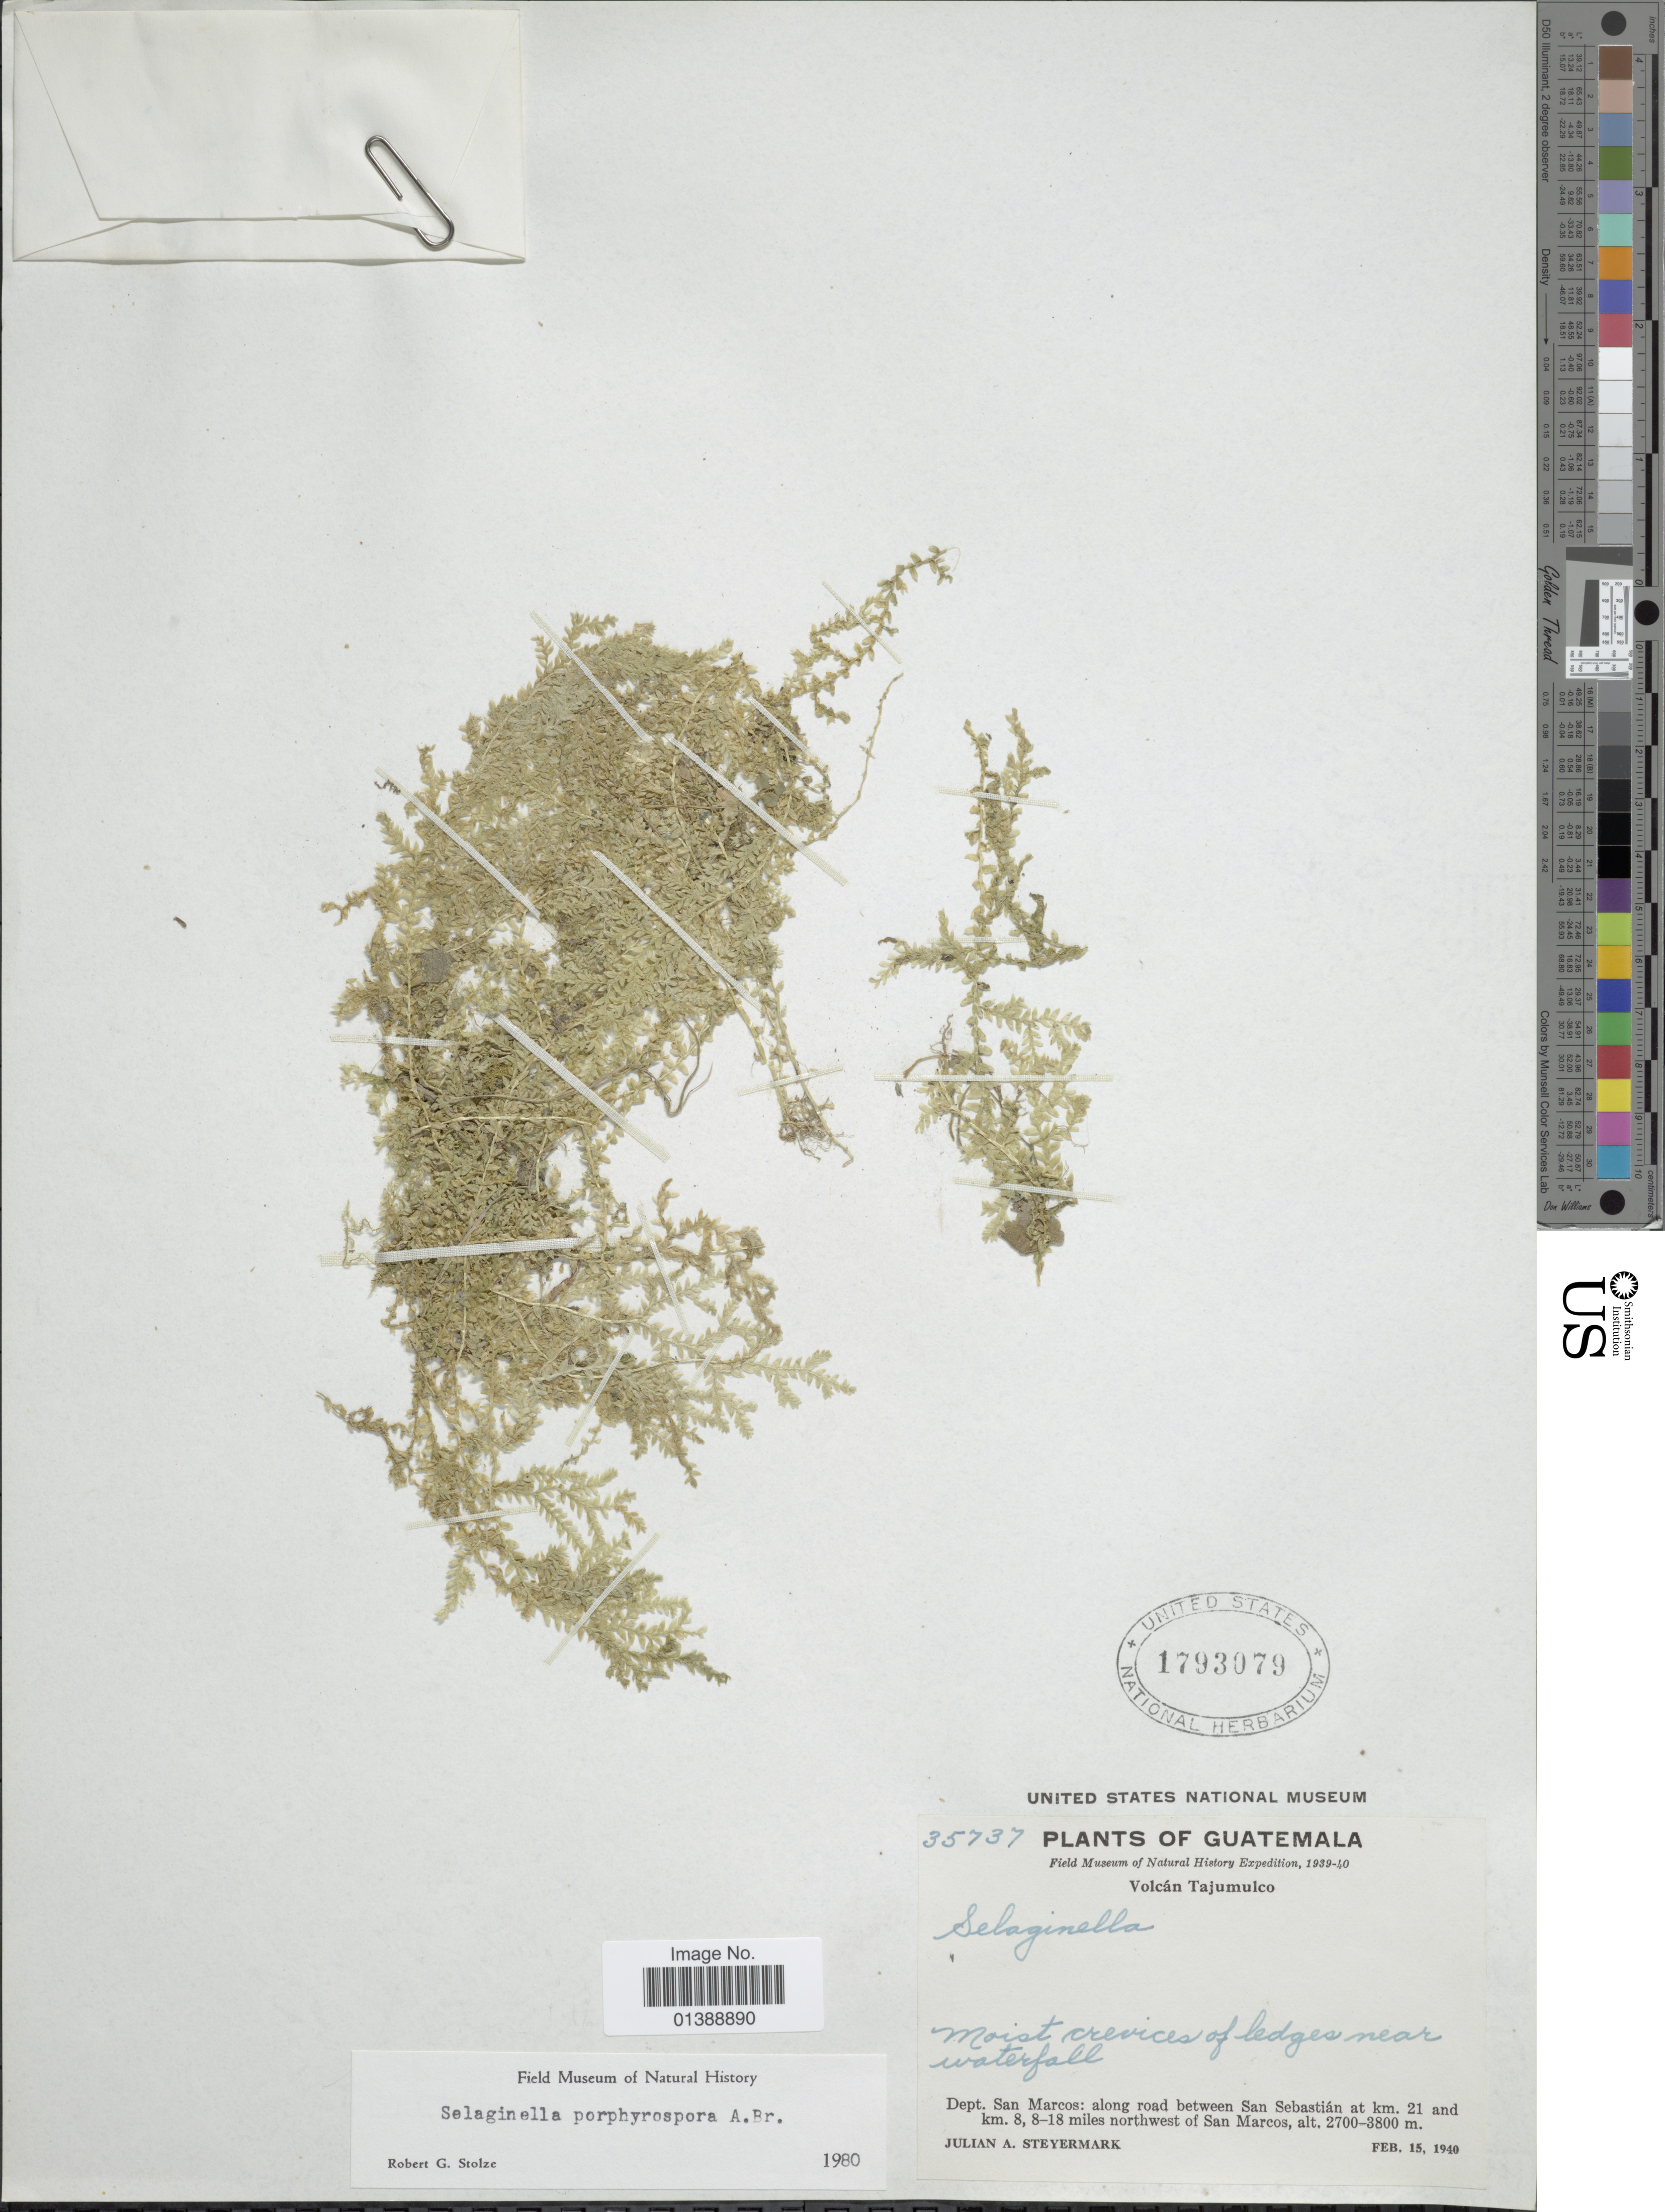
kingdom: Plantae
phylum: Tracheophyta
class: Lycopodiopsida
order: Selaginellales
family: Selaginellaceae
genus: Selaginella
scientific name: Selaginella porphyrospora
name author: A. Braun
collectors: J. Steyermark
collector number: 35737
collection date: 1940-02-15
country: Guatemala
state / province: San Marcos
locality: Along road between San Sebastián at km 21 and km 8,8-18 miles northwest of San Marcos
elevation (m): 2700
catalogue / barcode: US 1793079